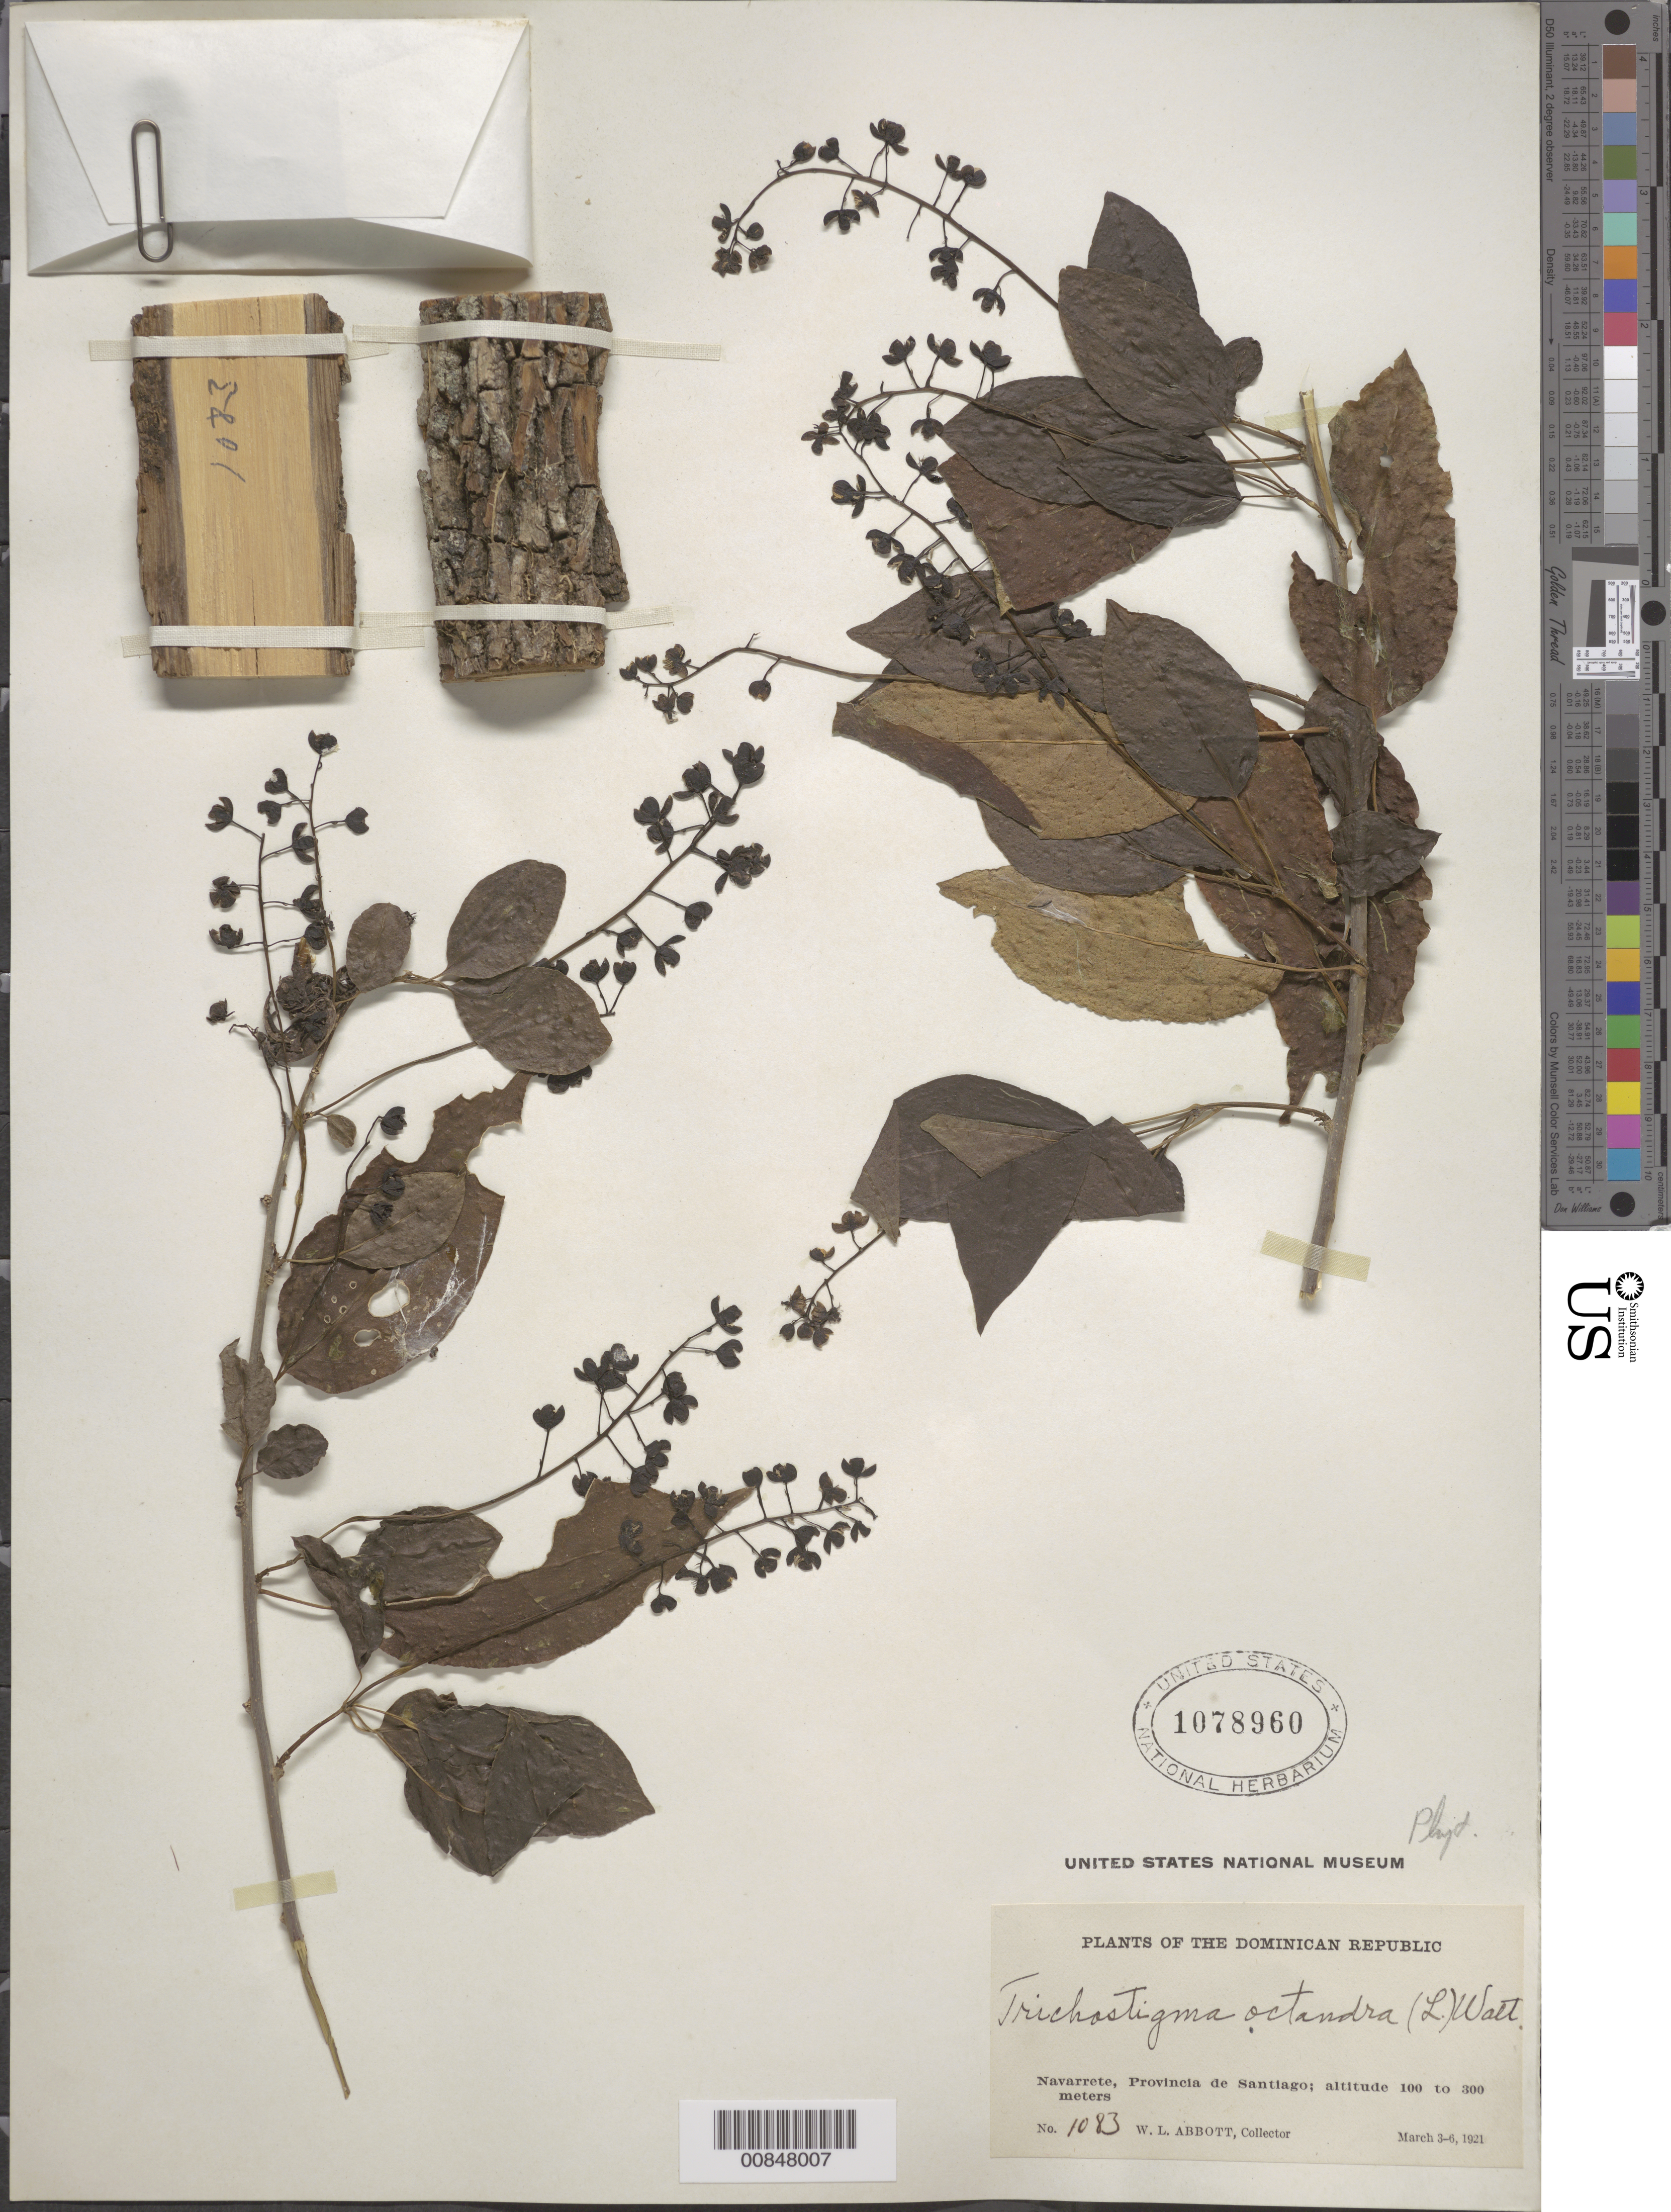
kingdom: Plantae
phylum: Tracheophyta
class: Magnoliopsida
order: Caryophyllales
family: Phytolaccaceae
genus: Trichostigma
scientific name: Trichostigma octandrum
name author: (L.) H. Walter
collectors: W. L. Abbott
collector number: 1083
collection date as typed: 03 Mar 1921 to 06 Mar 1921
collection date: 1921-03-03/1921-03-06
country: Dominican Republic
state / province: Santiago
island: Hispaniola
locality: Navarrete.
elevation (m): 100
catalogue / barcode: US 1078960